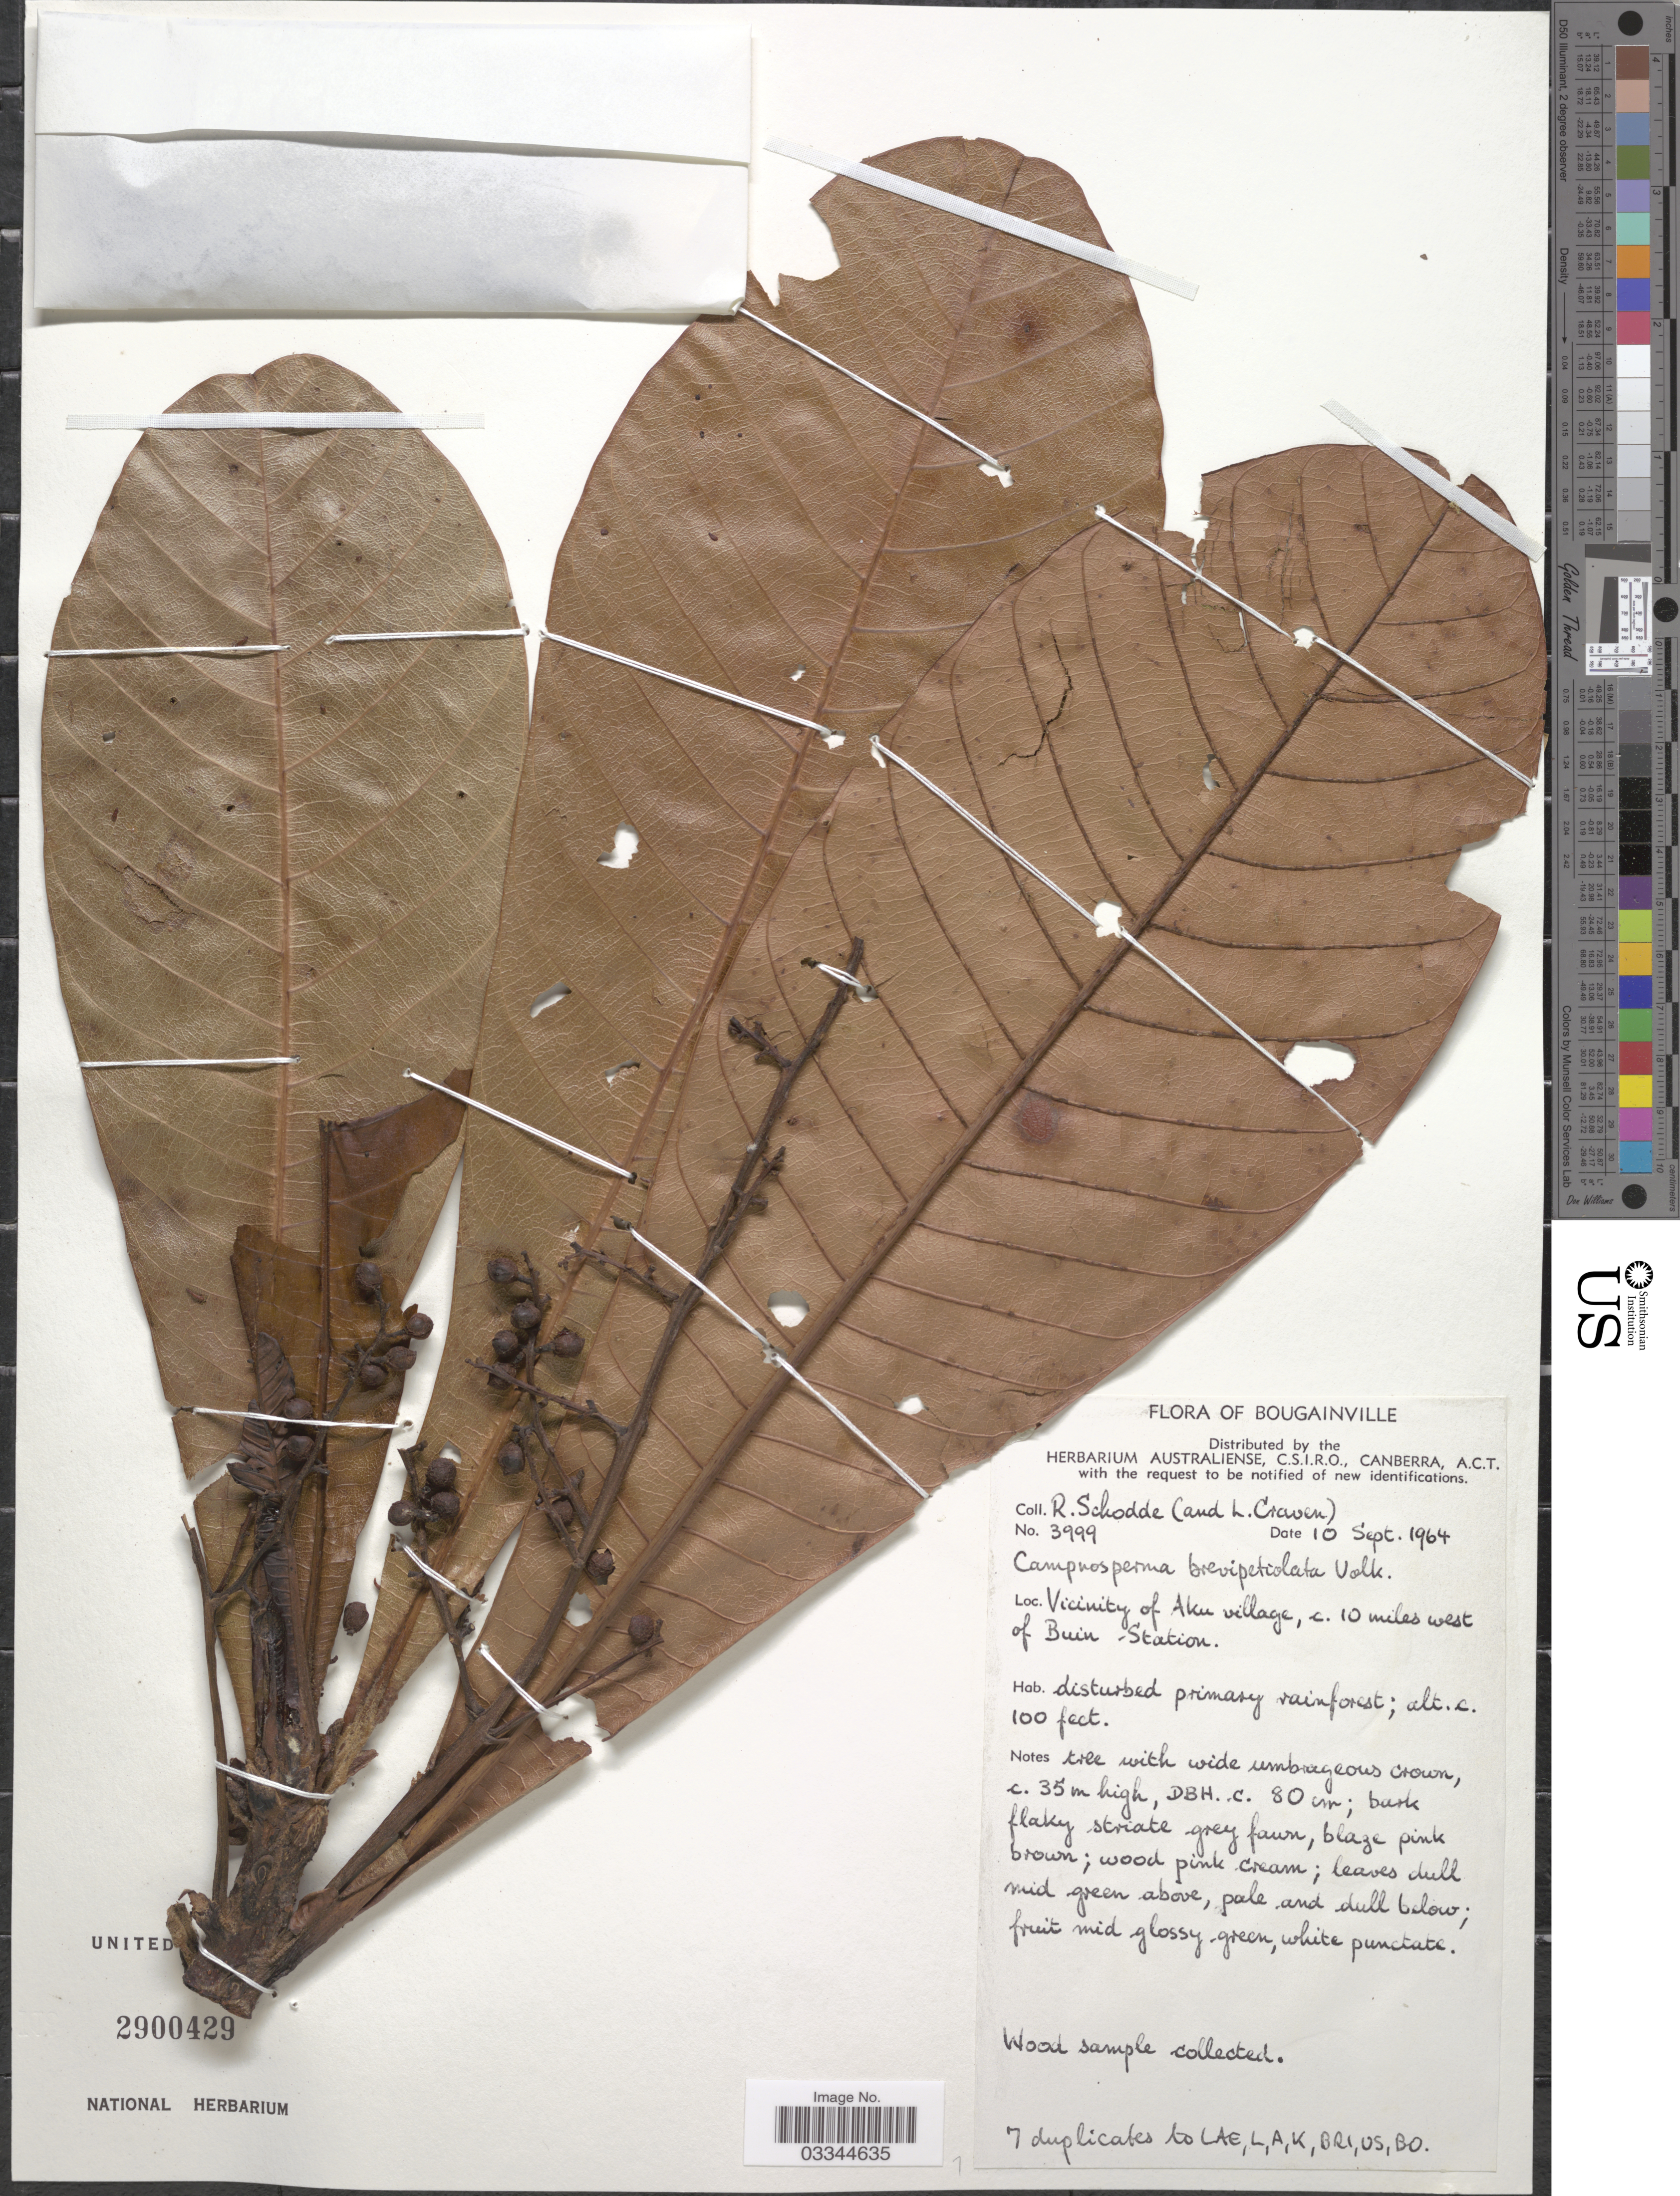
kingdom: Plantae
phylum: Tracheophyta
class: Magnoliopsida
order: Sapindales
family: Anacardiaceae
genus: Campnosperma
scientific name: Campnosperma brevipetiolatum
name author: Volk.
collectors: R. Schodde & L. A. Craven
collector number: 3999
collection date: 1964-09-10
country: Papua New Guinea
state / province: Bougainville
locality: Vicinity of Aku Village, c. 10 miles west of Buin - Station.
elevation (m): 30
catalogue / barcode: US 2900429